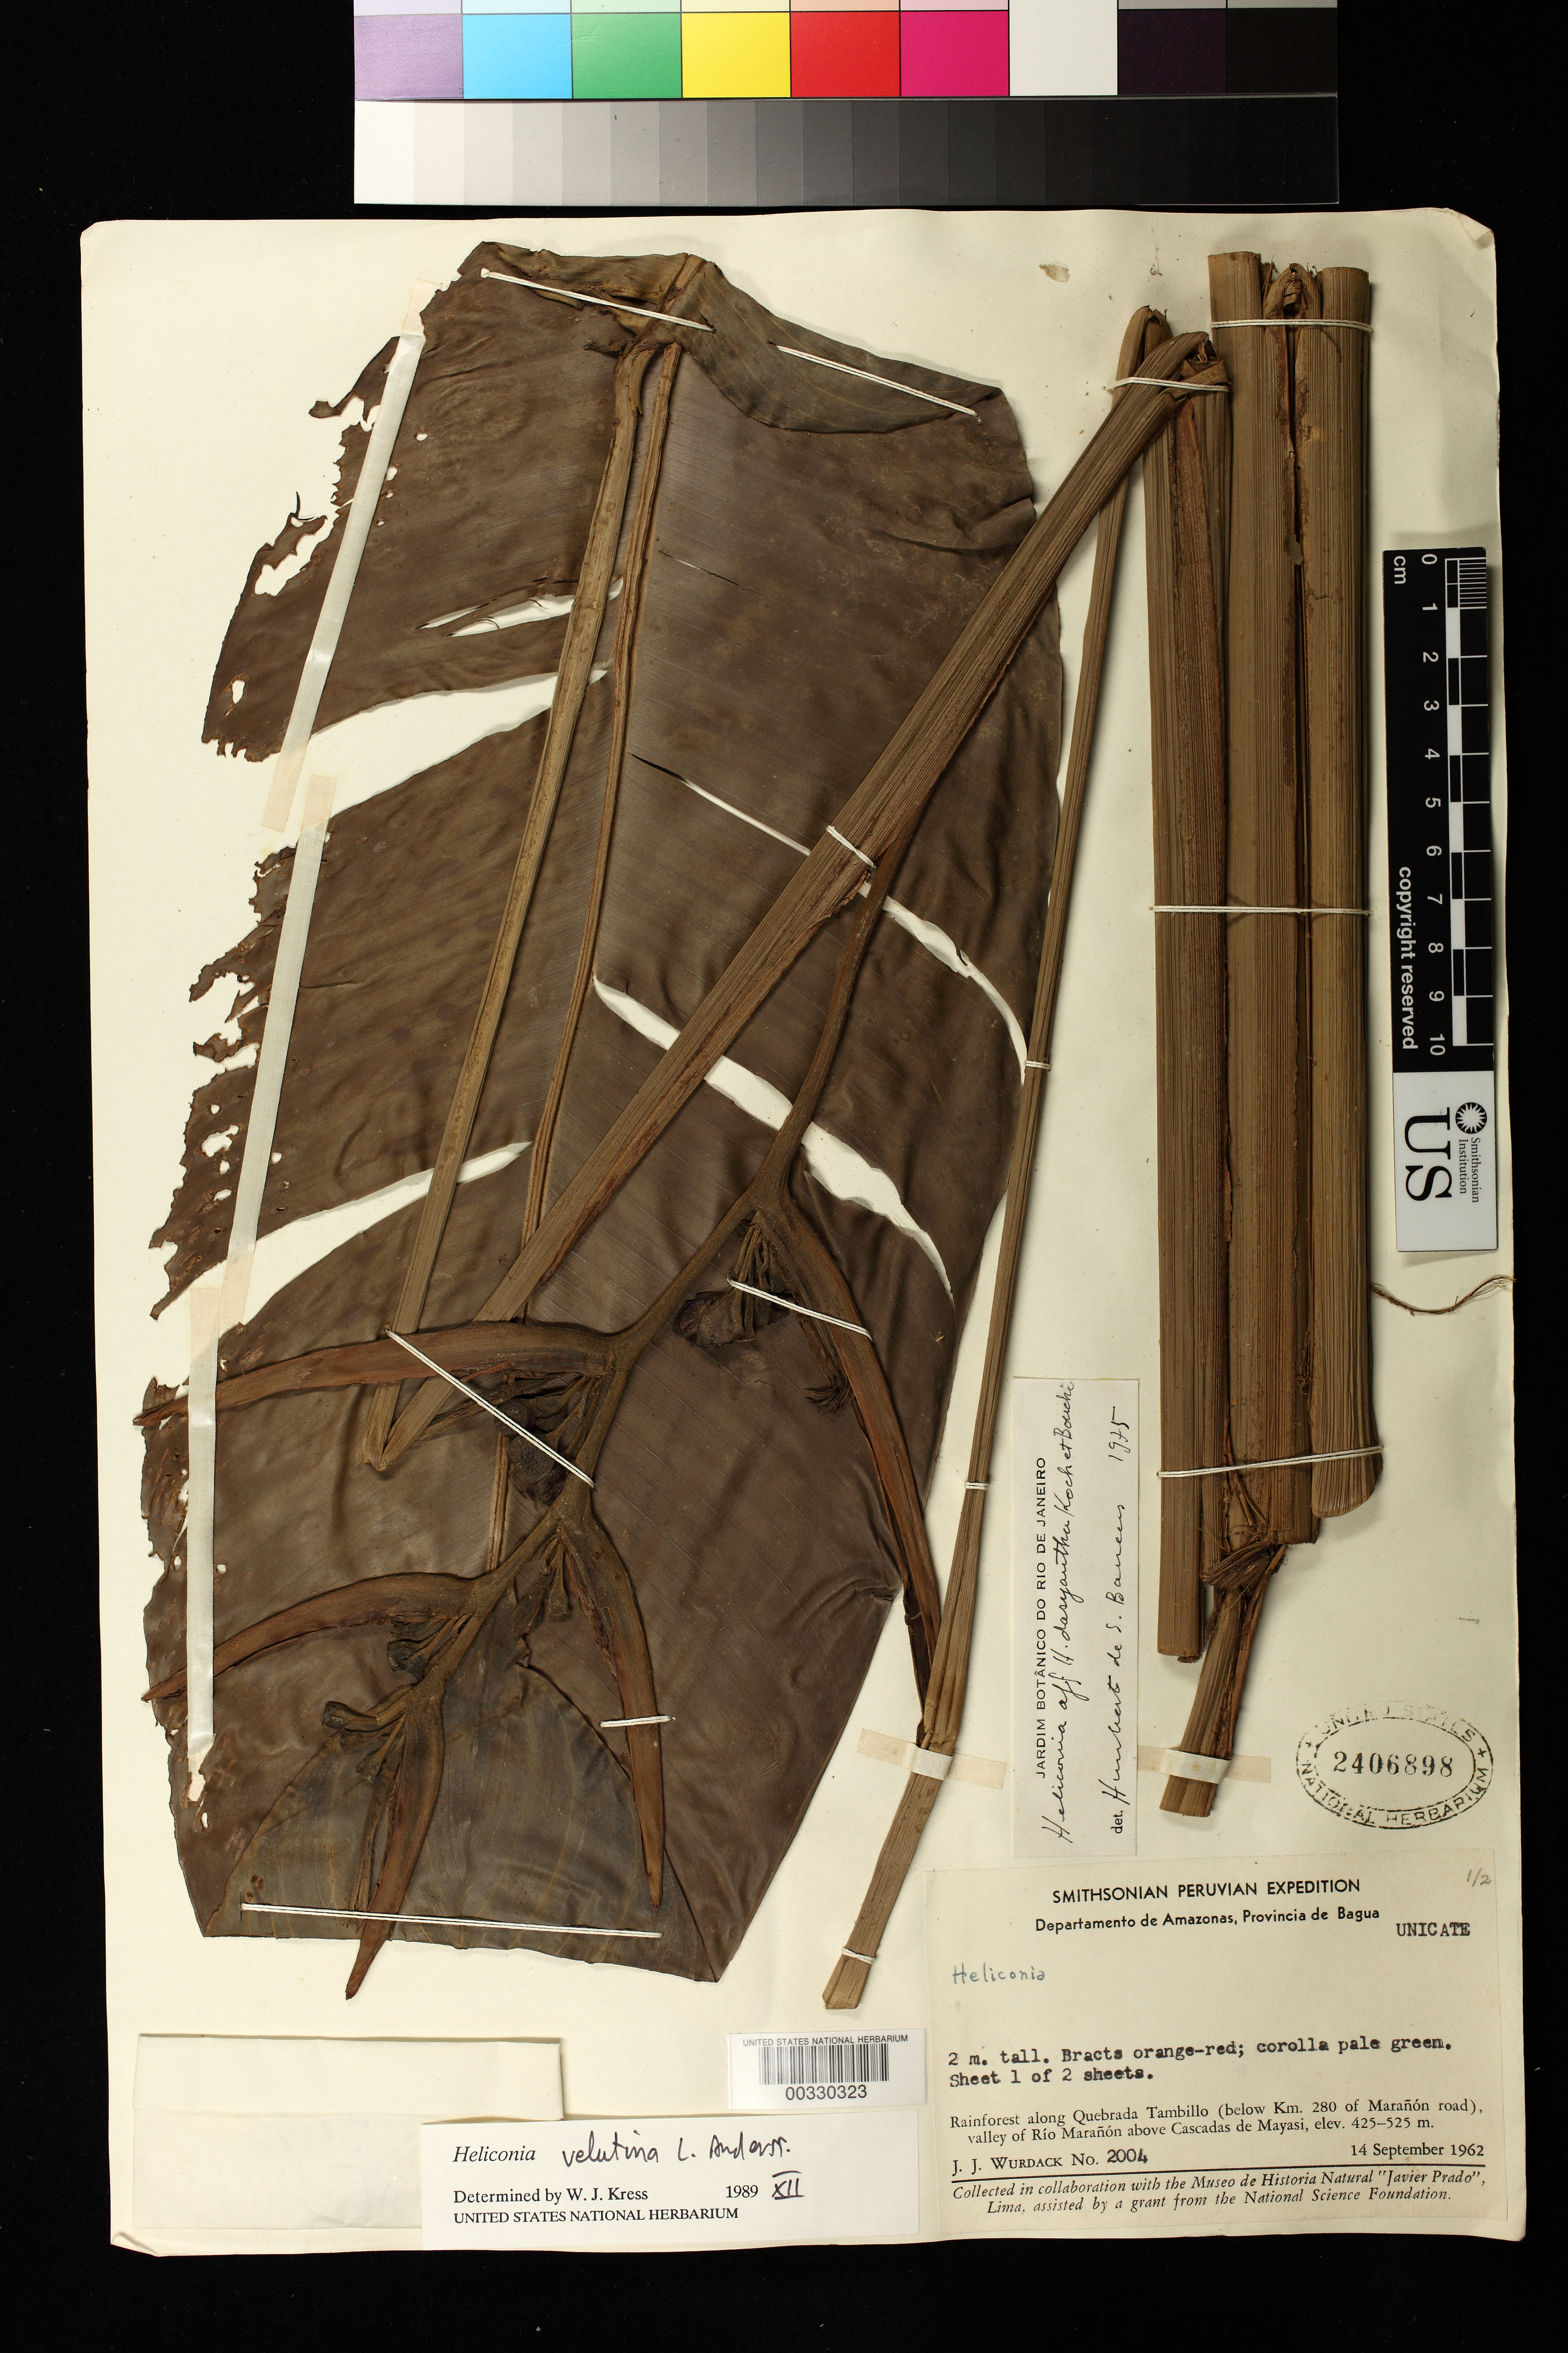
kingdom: Plantae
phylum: Tracheophyta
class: Liliopsida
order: Zingiberales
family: Heliconiaceae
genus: Heliconia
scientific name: Heliconia velutina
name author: L. Andersson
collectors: J. J. Wurdack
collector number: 2004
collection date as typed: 14 Sep 1962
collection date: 1962-09-14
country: Peru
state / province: Amazonas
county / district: Bagua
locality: rainforest along Quebrada Tambillo (below km 280 of Maranon Road), valley of Río Maranon above Cascadas de Mayasi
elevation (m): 425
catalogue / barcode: US 2406898